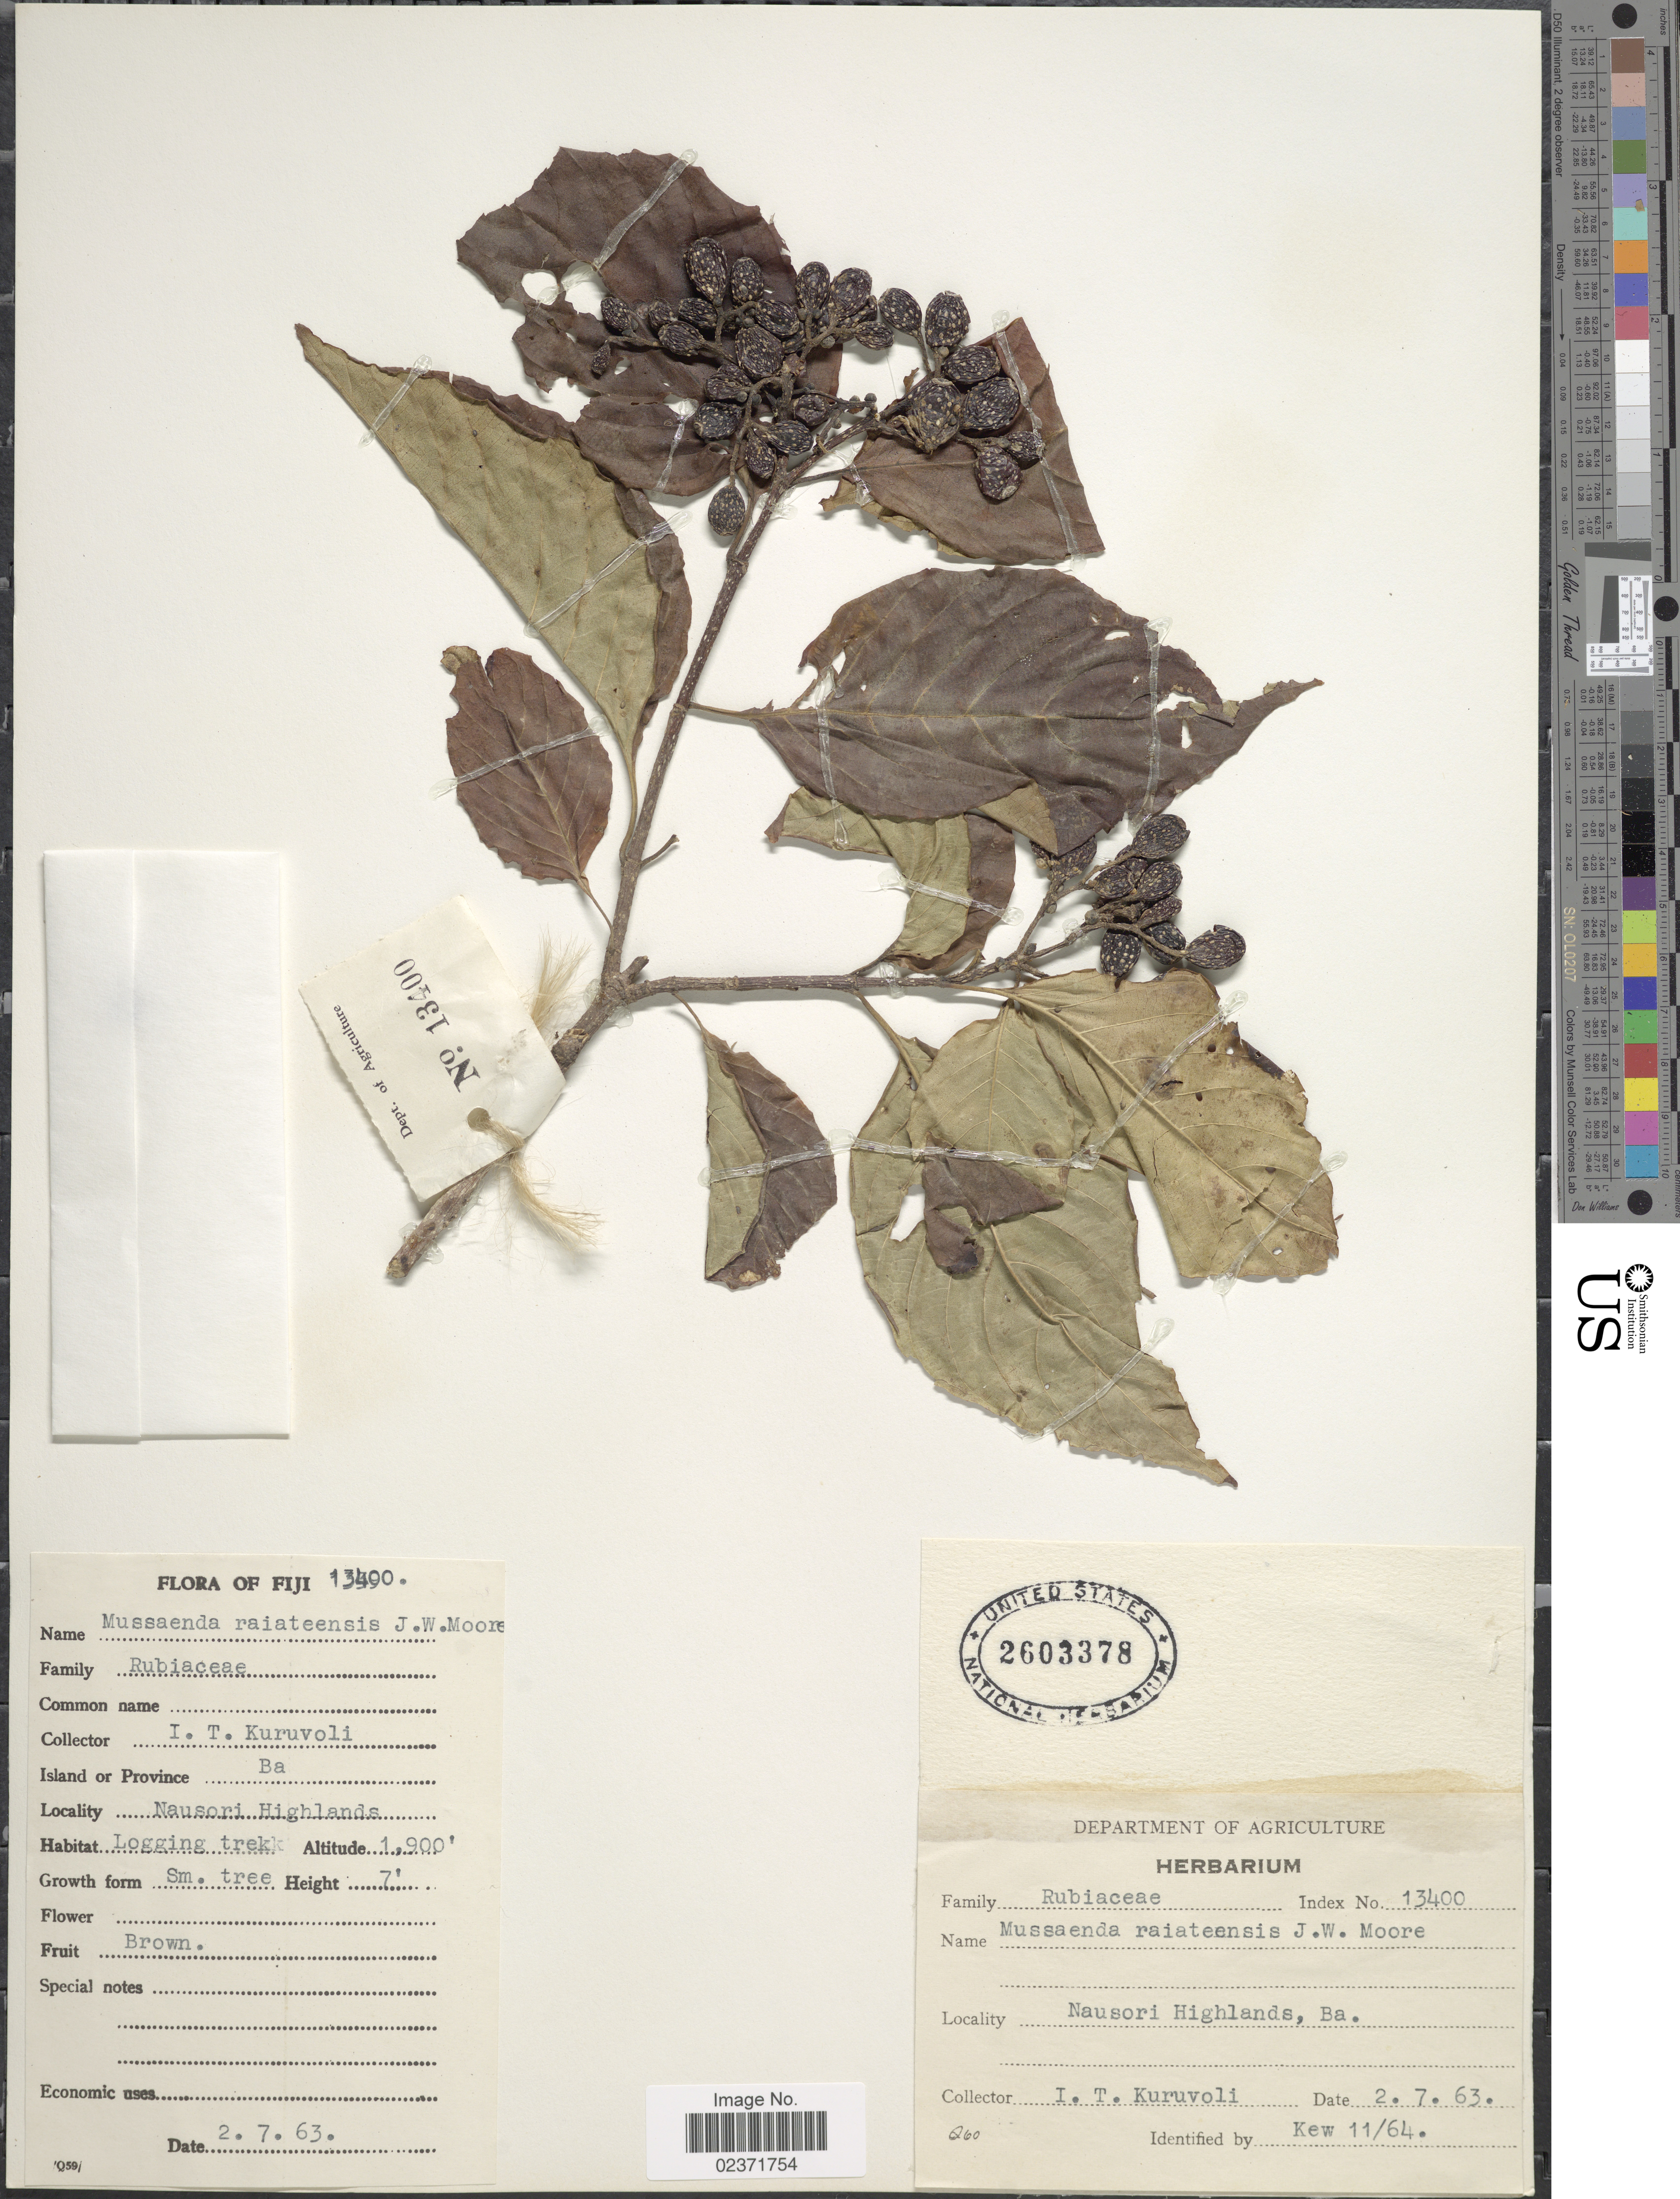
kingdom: Plantae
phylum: Tracheophyta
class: Magnoliopsida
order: Gentianales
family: Rubiaceae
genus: Mussaenda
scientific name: Mussaenda raiateensis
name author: J.W. Moore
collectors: I. Kuruvoli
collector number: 13490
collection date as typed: Transcribed d/m/y: 2/7/63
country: Fiji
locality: Nausori Highlands, Ba.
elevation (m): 579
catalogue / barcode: US 2603378